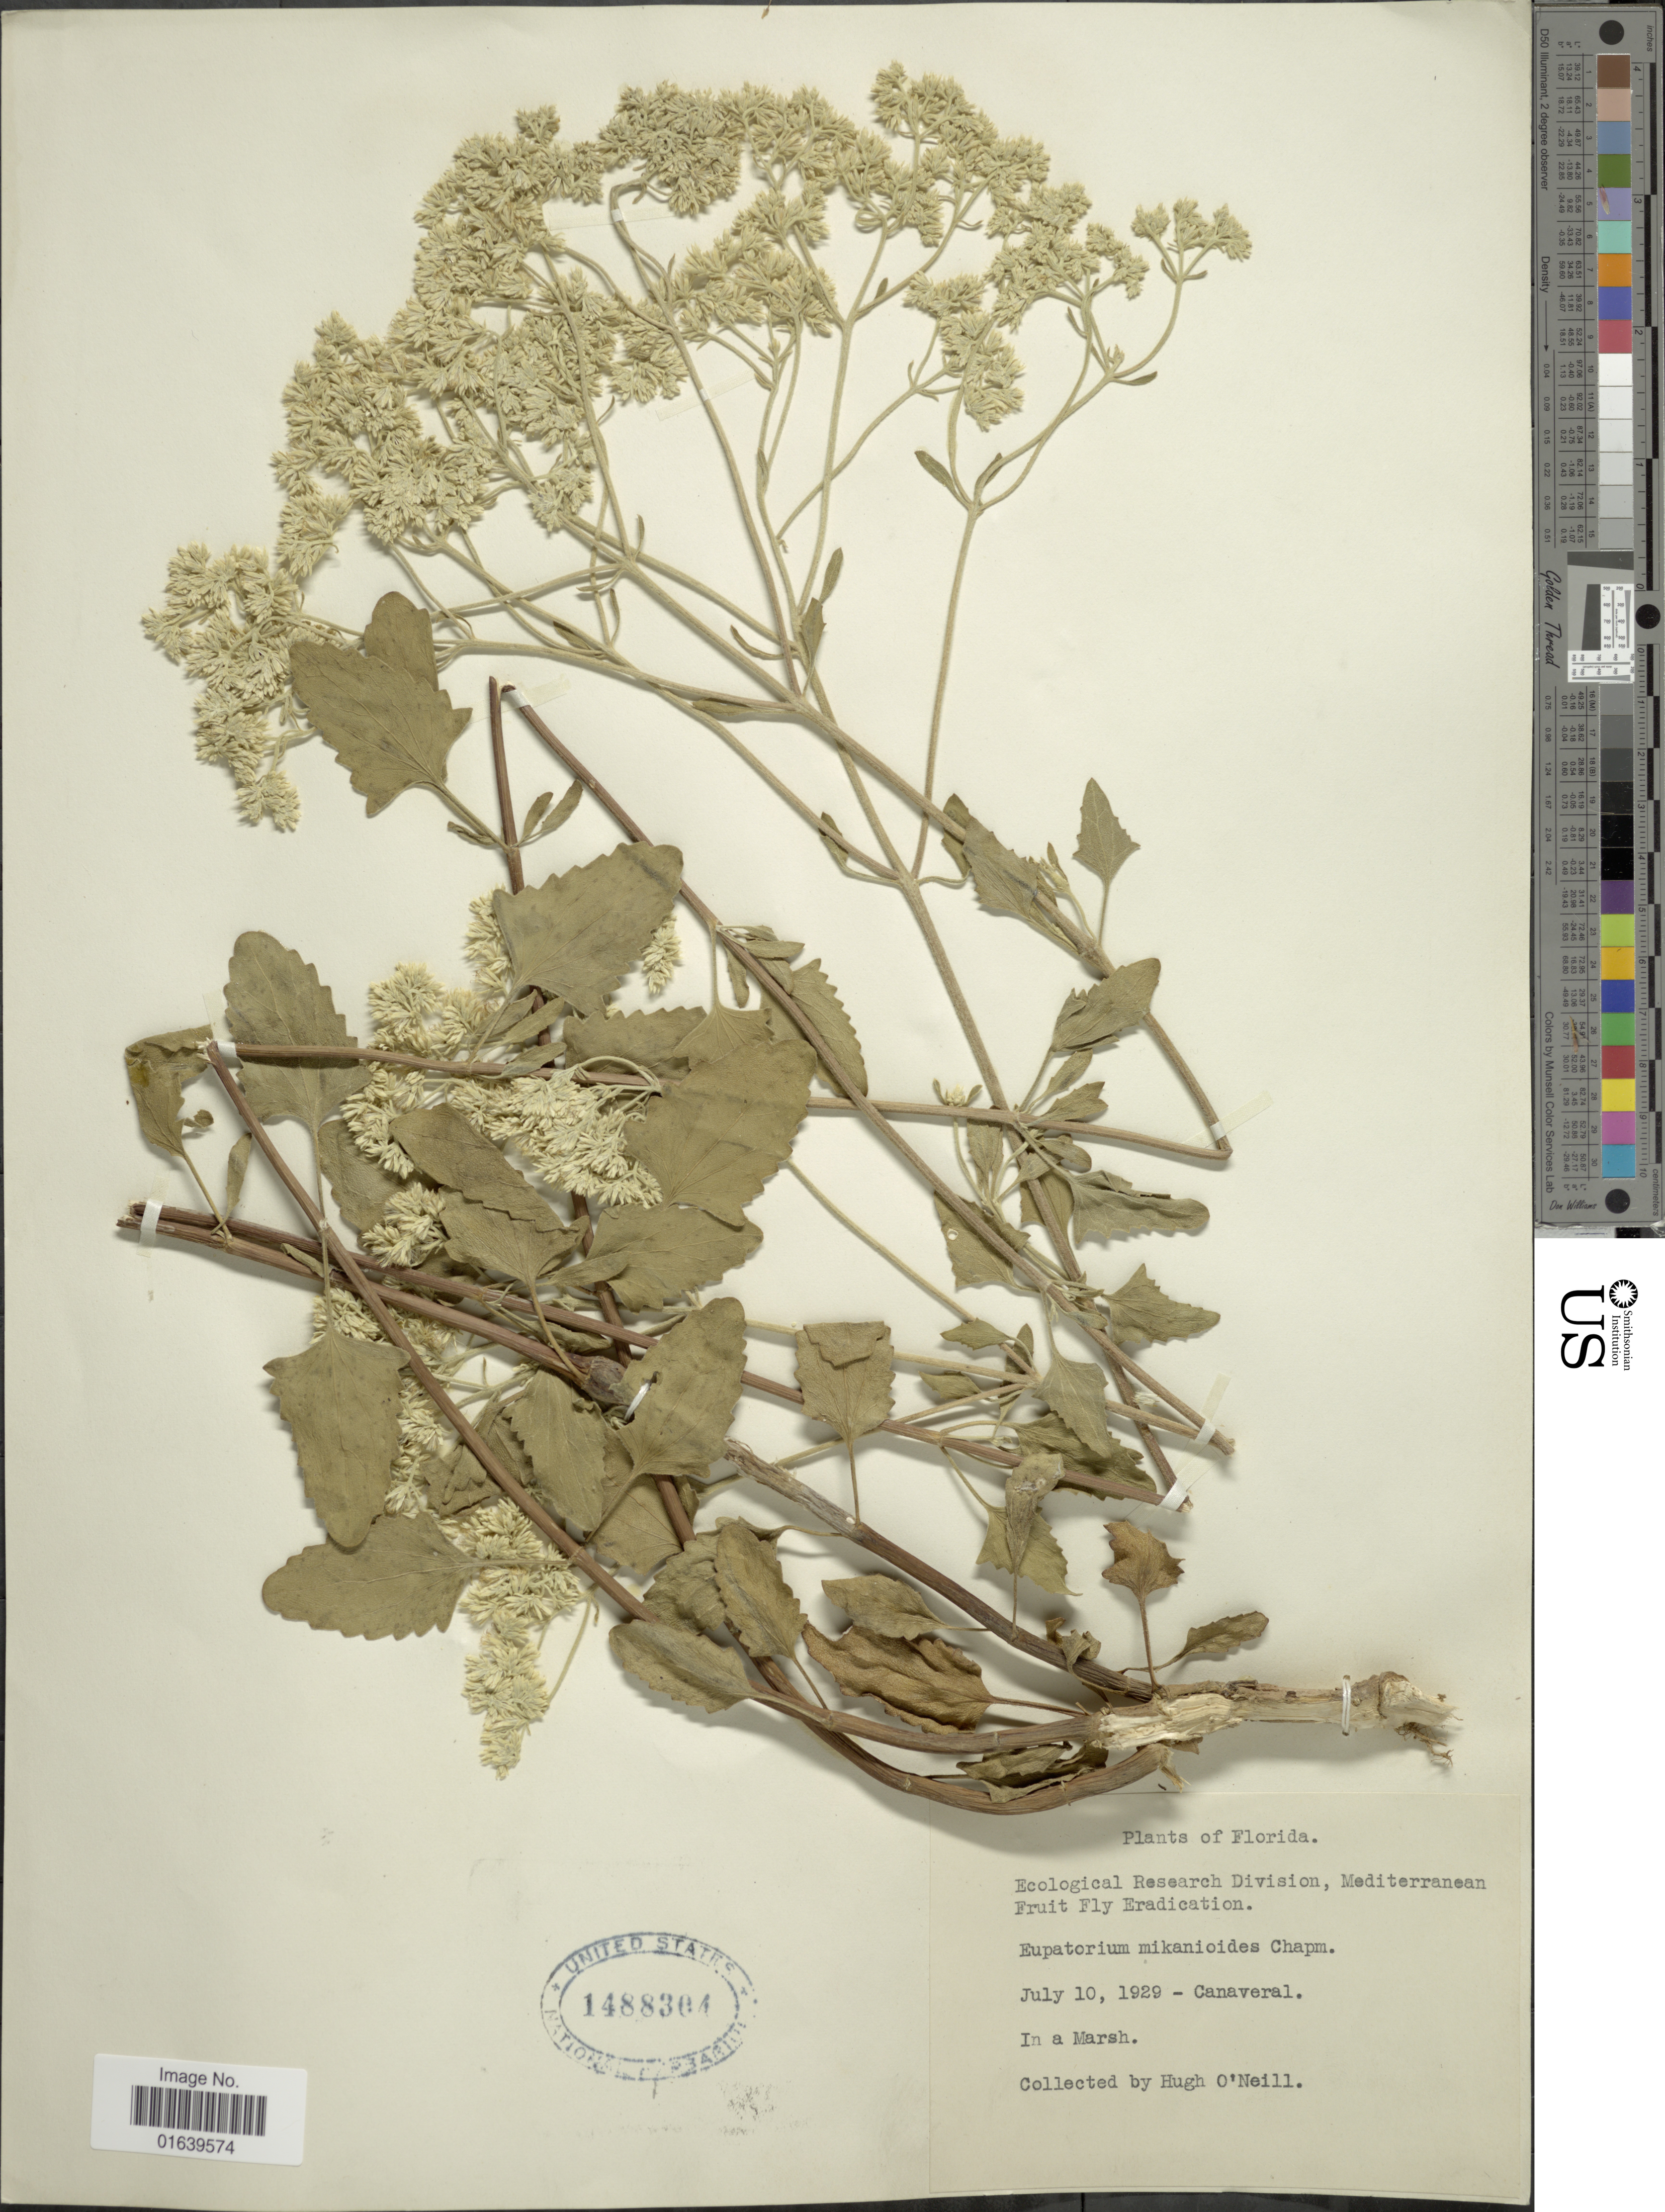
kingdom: Plantae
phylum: Tracheophyta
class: Magnoliopsida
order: Asterales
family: Asteraceae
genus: Eupatorium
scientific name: Eupatorium mikanioides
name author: Chapman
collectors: H. O'neil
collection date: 1929-07-10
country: United States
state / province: Florida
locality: Canaveral, In a Marsh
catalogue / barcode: US 1488304